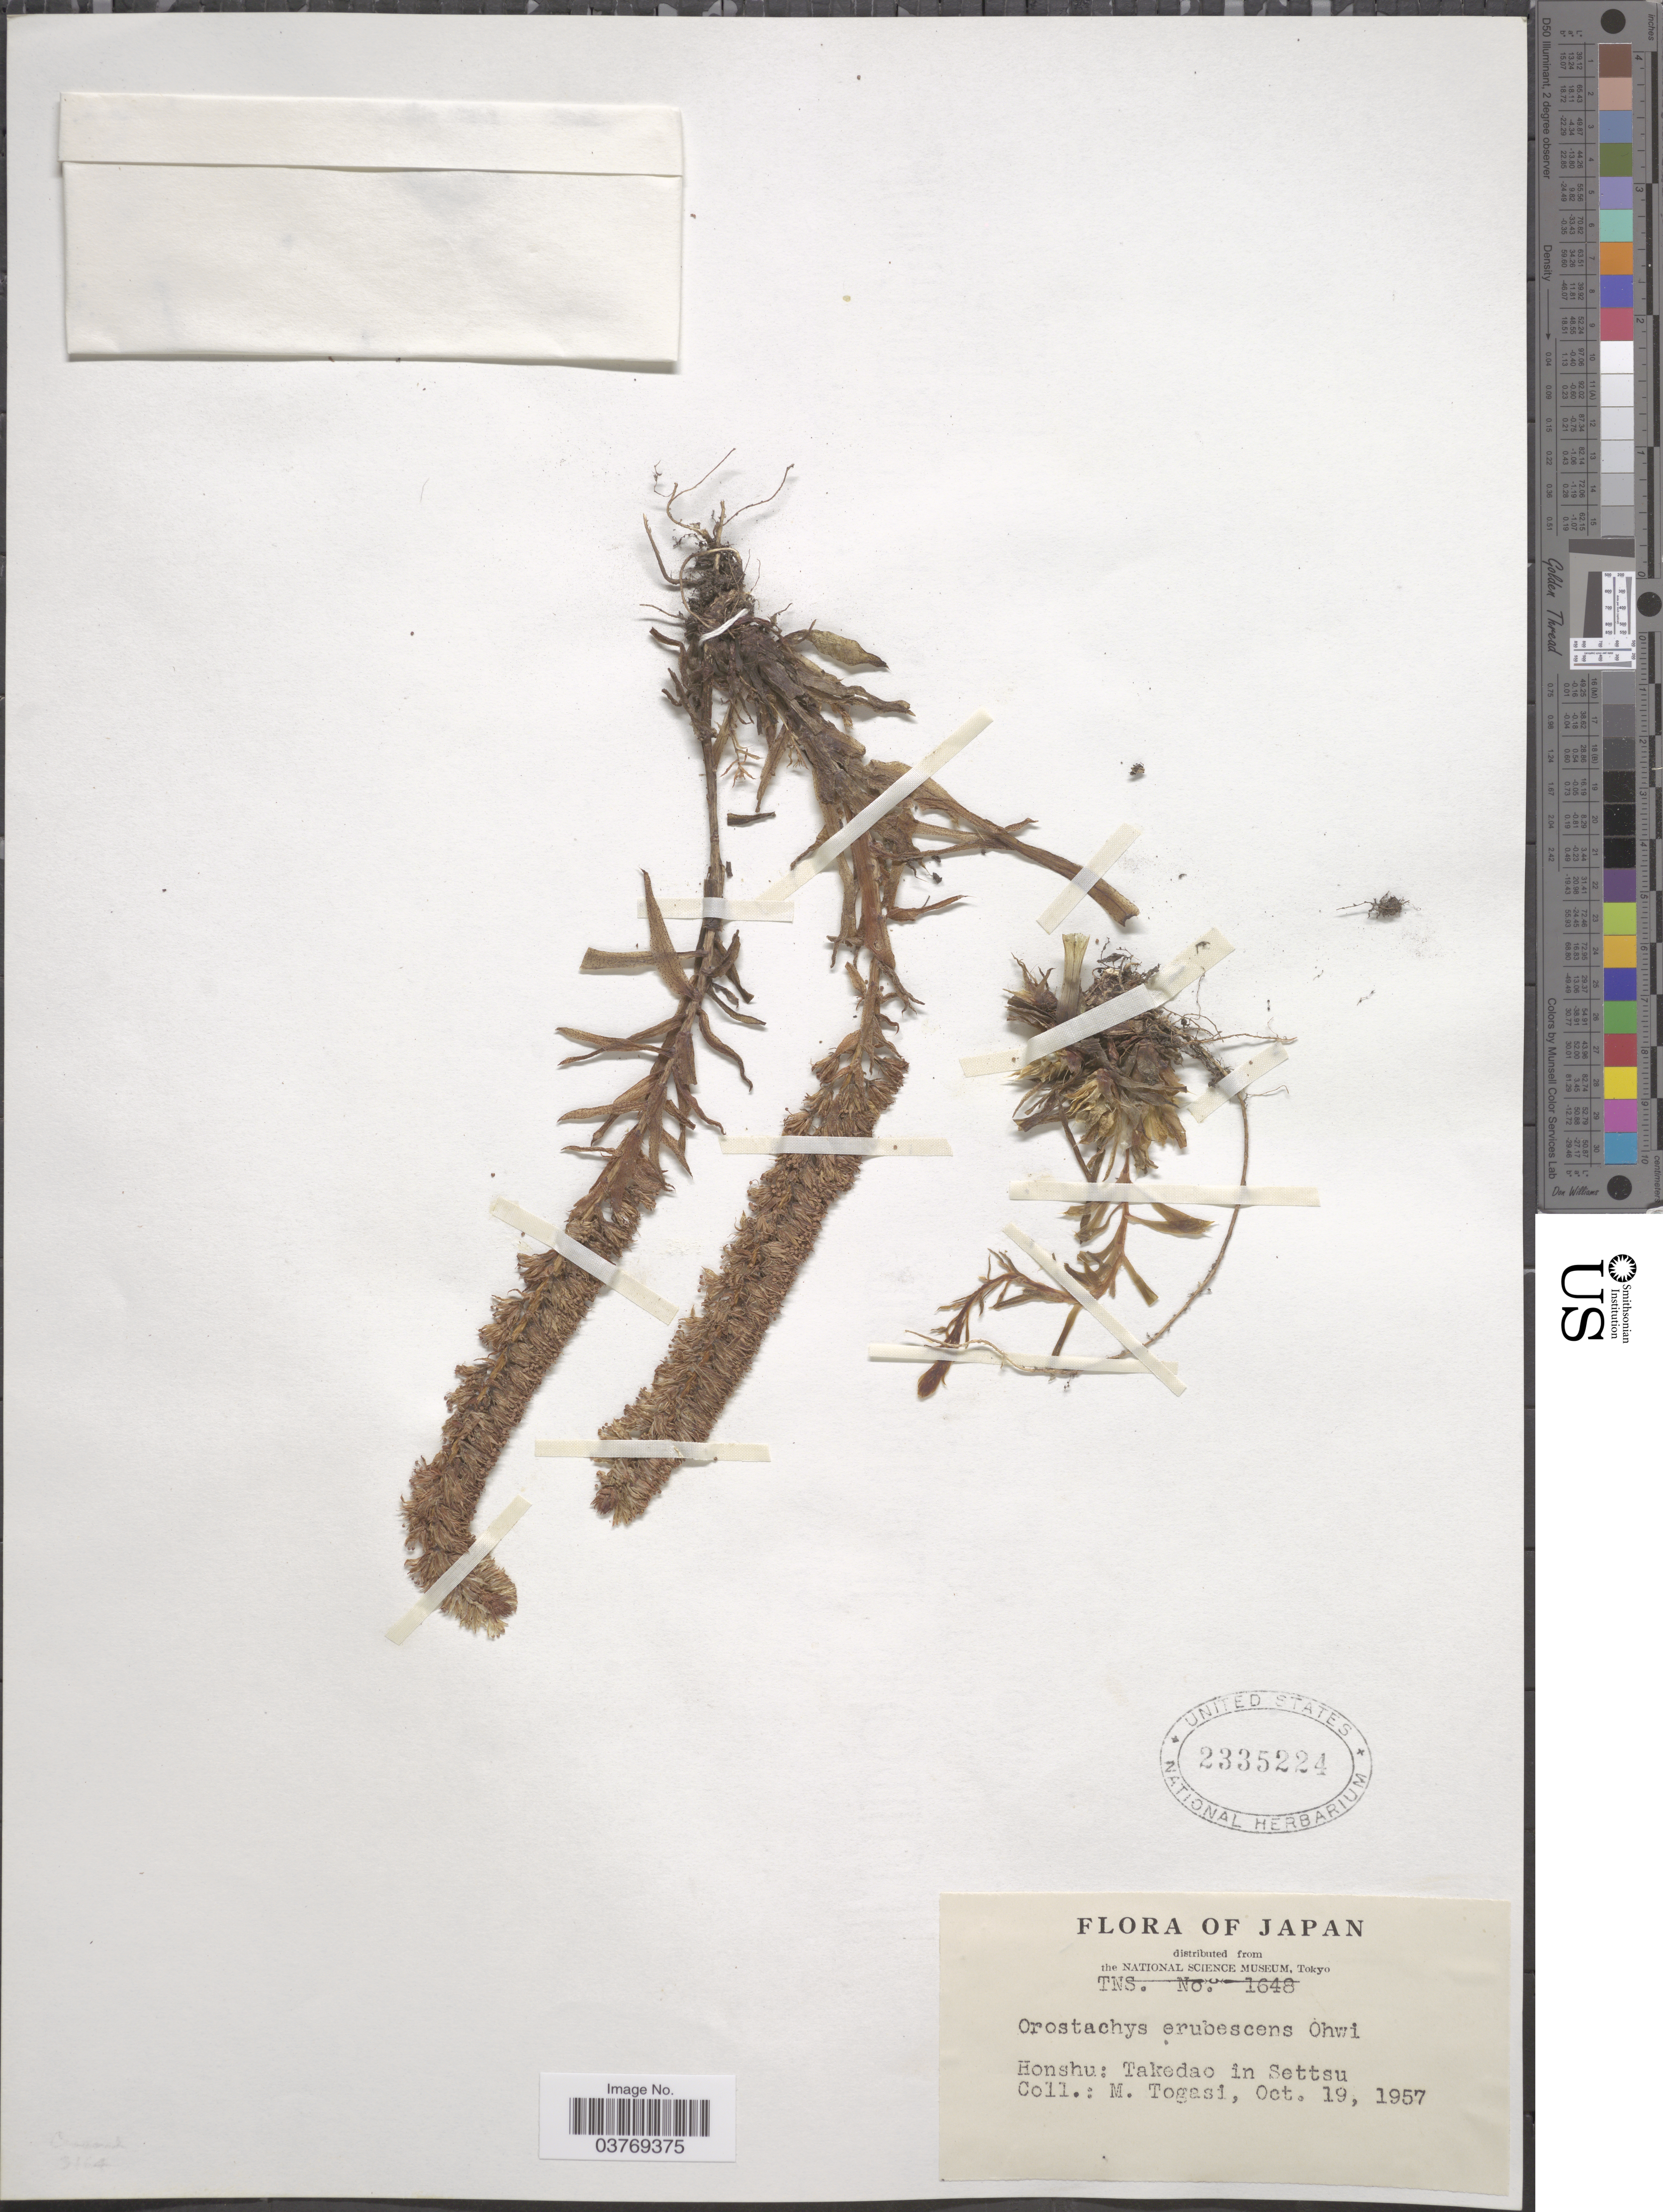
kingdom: Plantae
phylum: Tracheophyta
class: Magnoliopsida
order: Saxifragales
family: Crassulaceae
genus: Cotyledon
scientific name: Cotyledon erubescens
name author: (Maxim.) Franch. & Sav.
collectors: M. Togasi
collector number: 1648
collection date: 1957-10-19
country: Japan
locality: Honshu: Takedao in Settsu.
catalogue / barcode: US 2335224